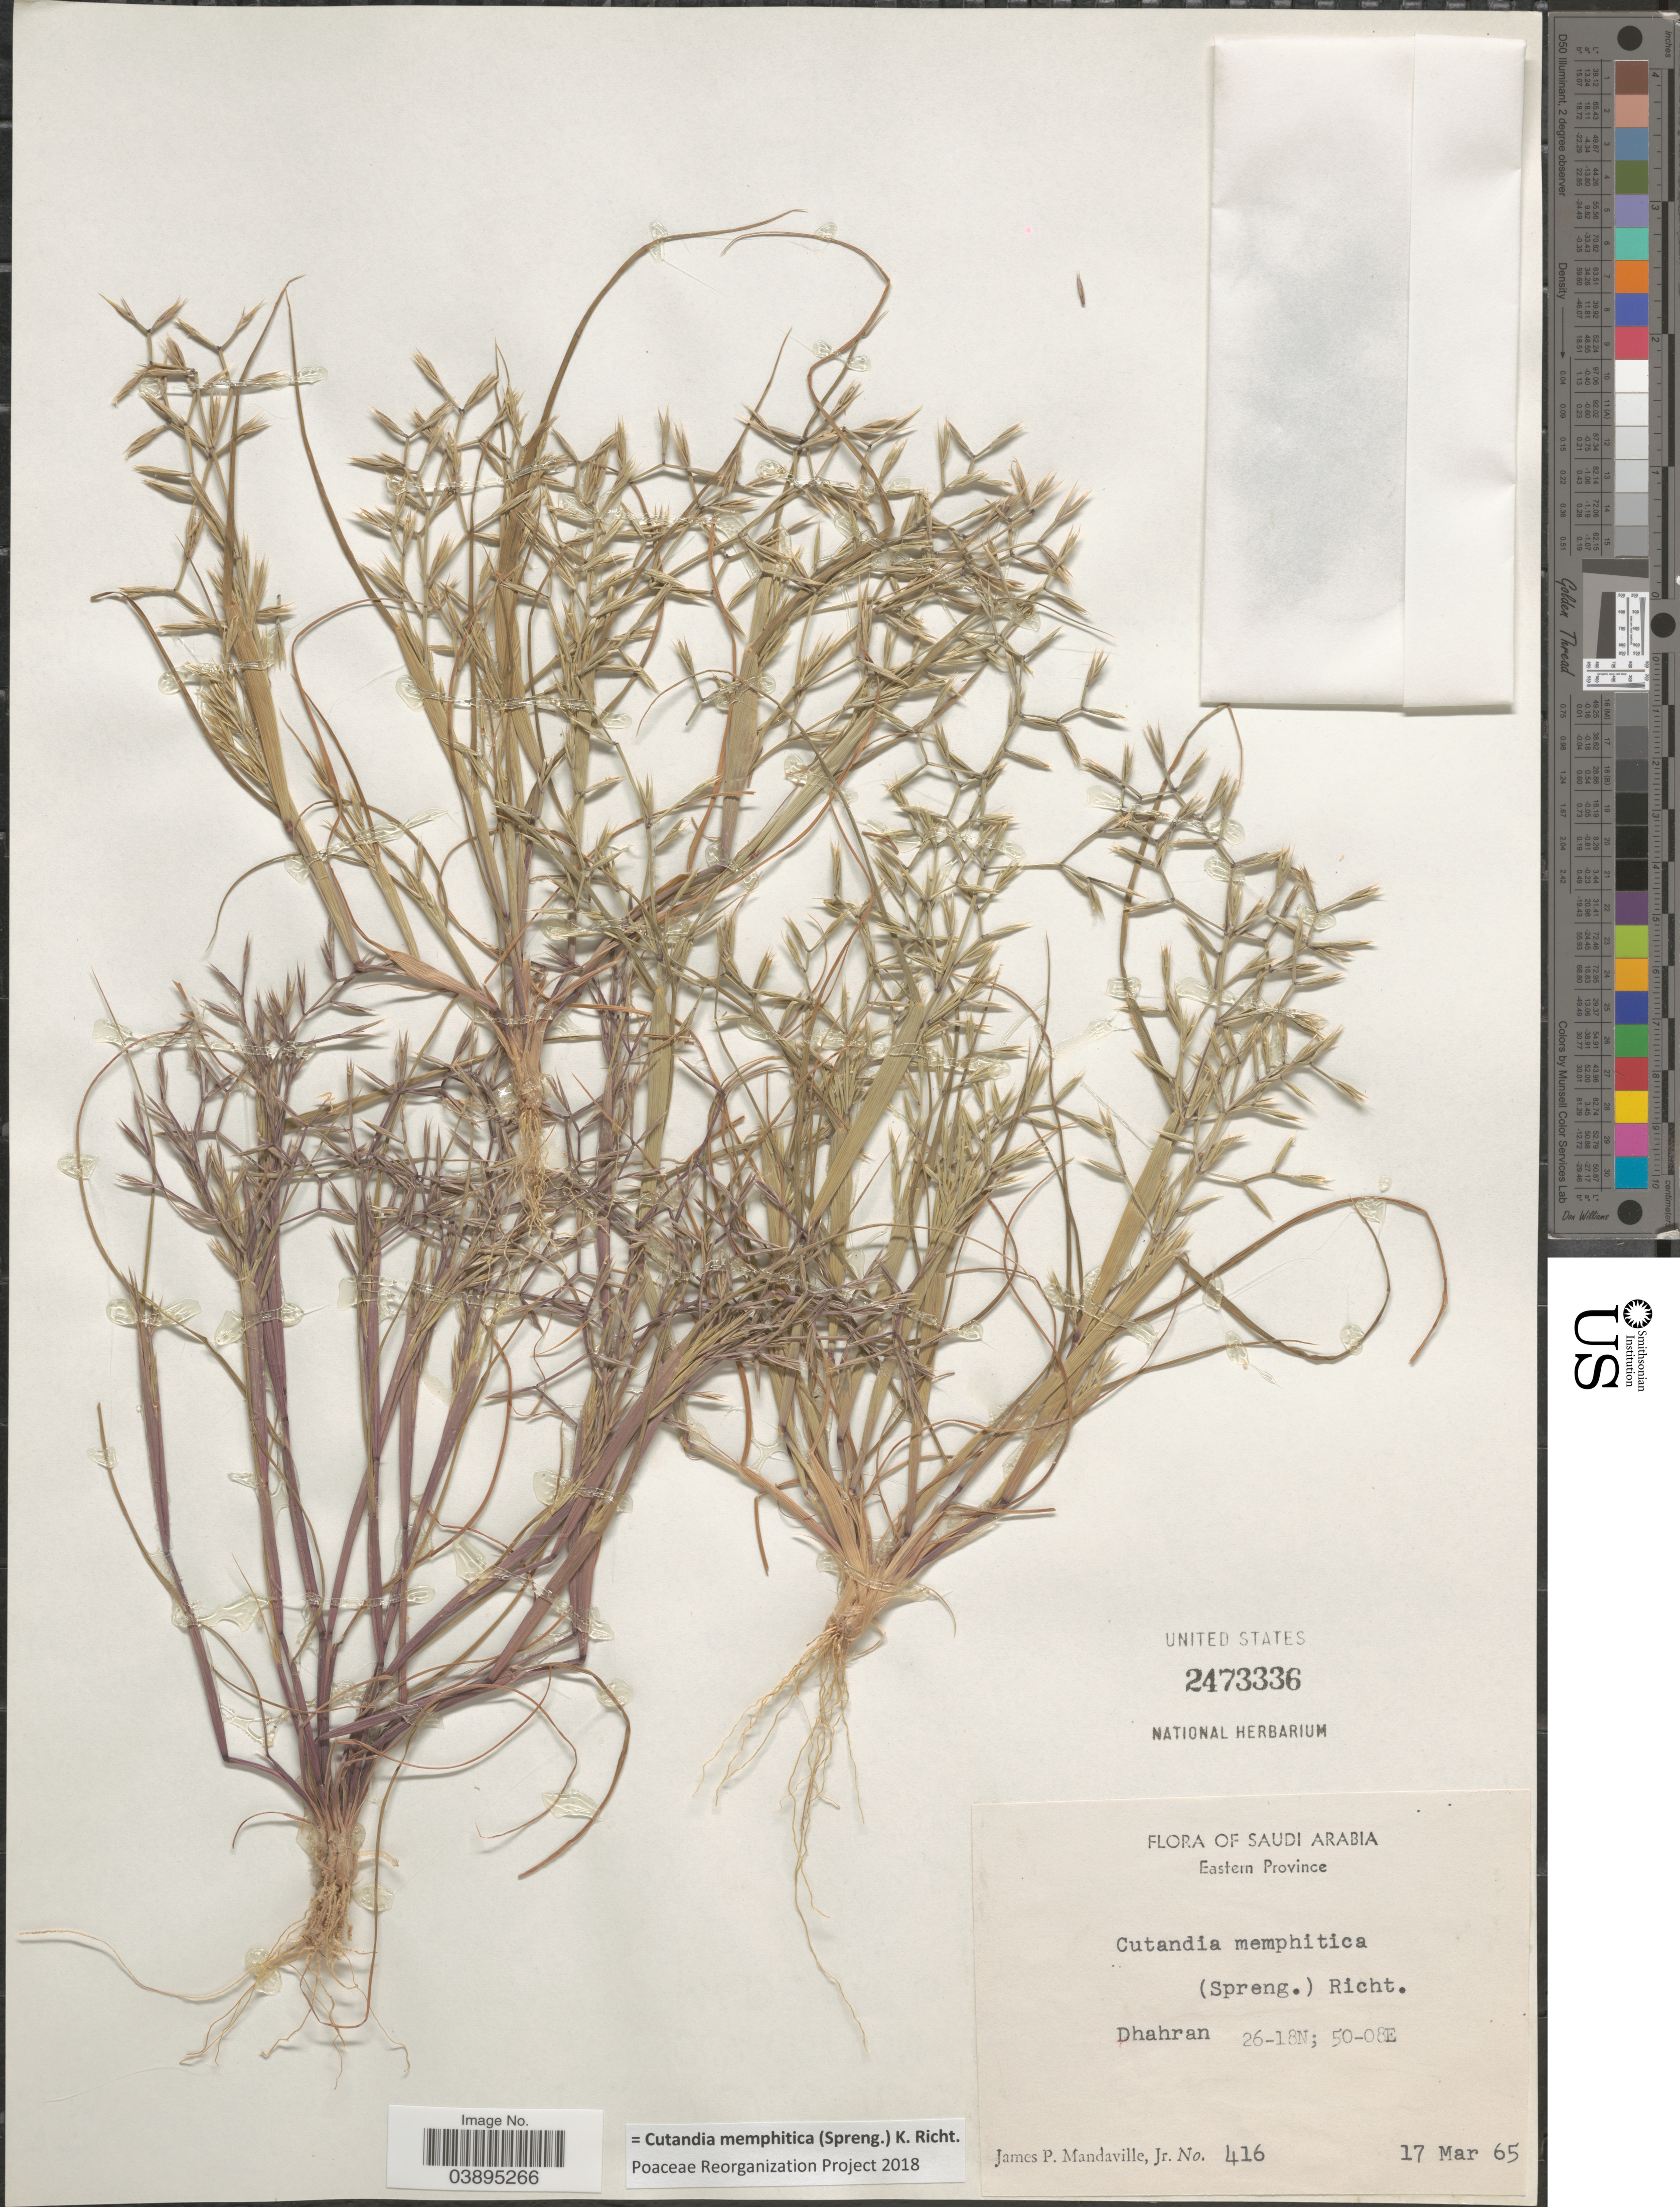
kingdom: Plantae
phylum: Tracheophyta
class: Liliopsida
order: Poales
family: Poaceae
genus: Cutandia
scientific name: Cutandia memphitica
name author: (Spreng.) K. Richt.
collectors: J. Mandaville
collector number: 416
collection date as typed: Transcribed d/m/y: 17/3/65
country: Saudi Arabia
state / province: Ash Sharqiyah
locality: Eastern Province. Dhahran.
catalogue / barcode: US 2473336